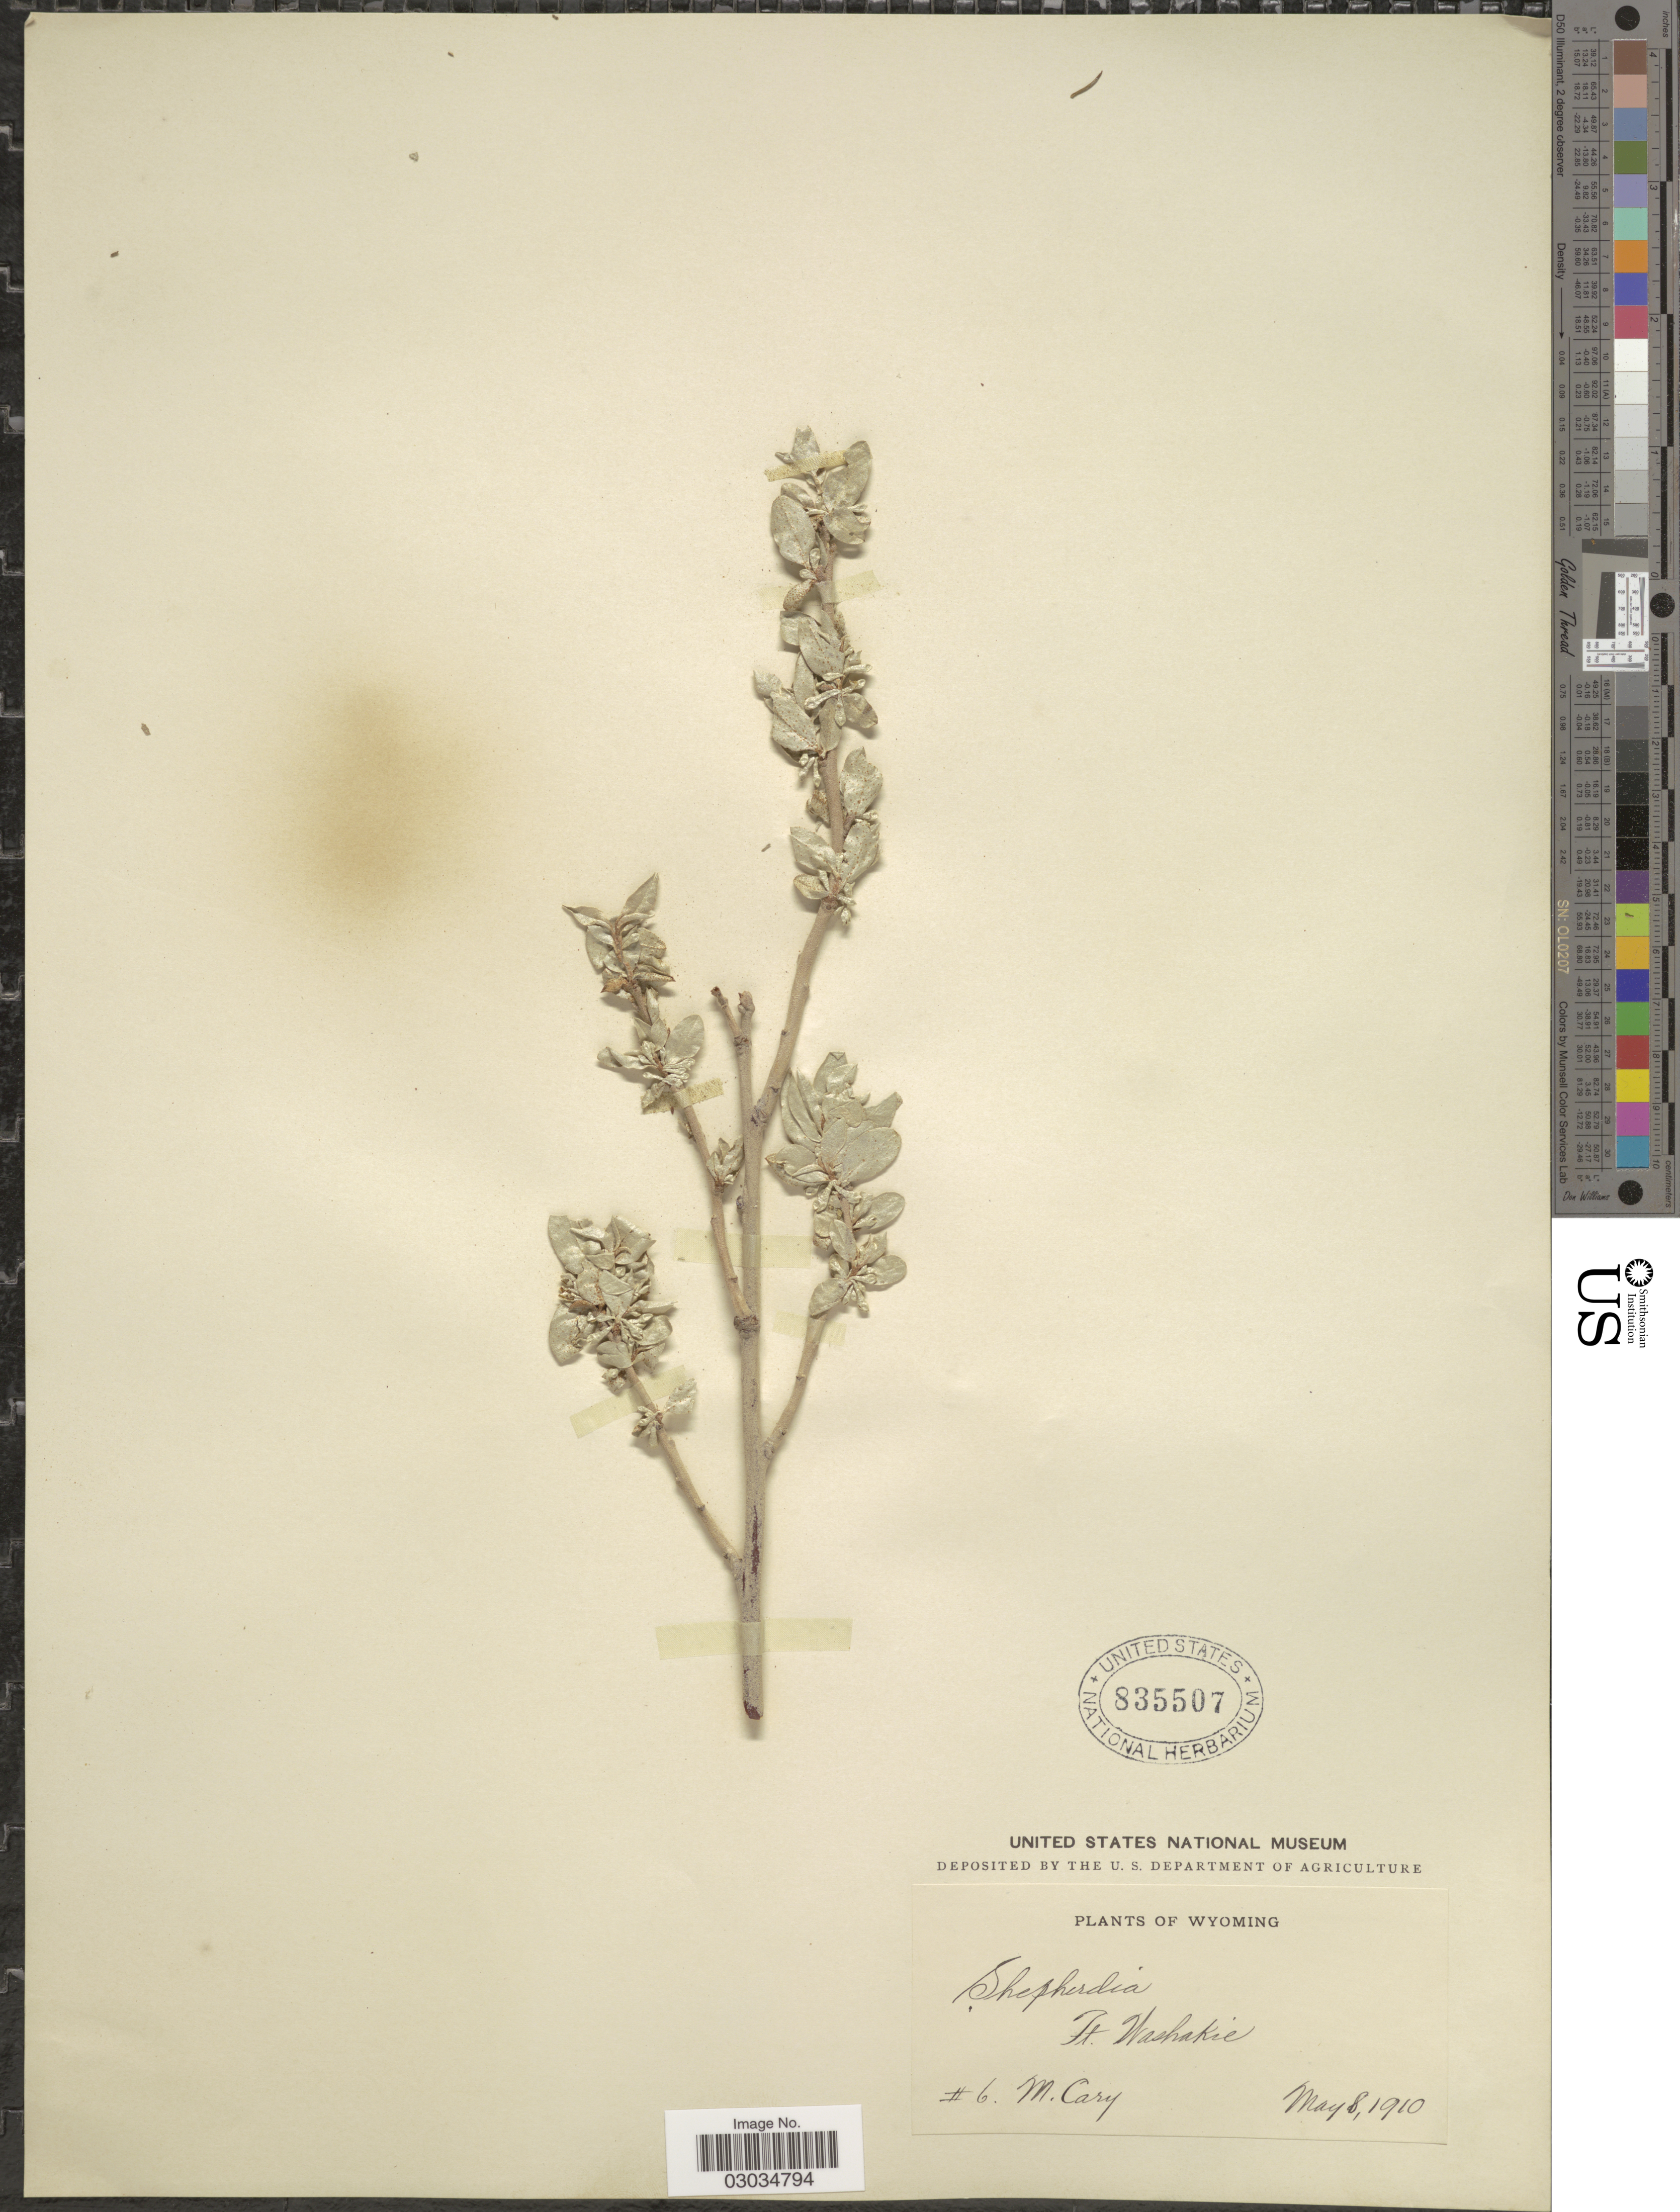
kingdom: Plantae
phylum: Tracheophyta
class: Magnoliopsida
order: Rosales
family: Elaeagnaceae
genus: Elaeagnus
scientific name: Elaeagnus commutata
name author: Bernh. ex Rydb.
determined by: Strong, Mark T., (BOT), Smithsonian Institution - National Museum of Natural History (UNITED STATES)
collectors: M. Cary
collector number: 6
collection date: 1910-05-08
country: United States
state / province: Wyoming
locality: Ft. Washakie.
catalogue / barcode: US 835507